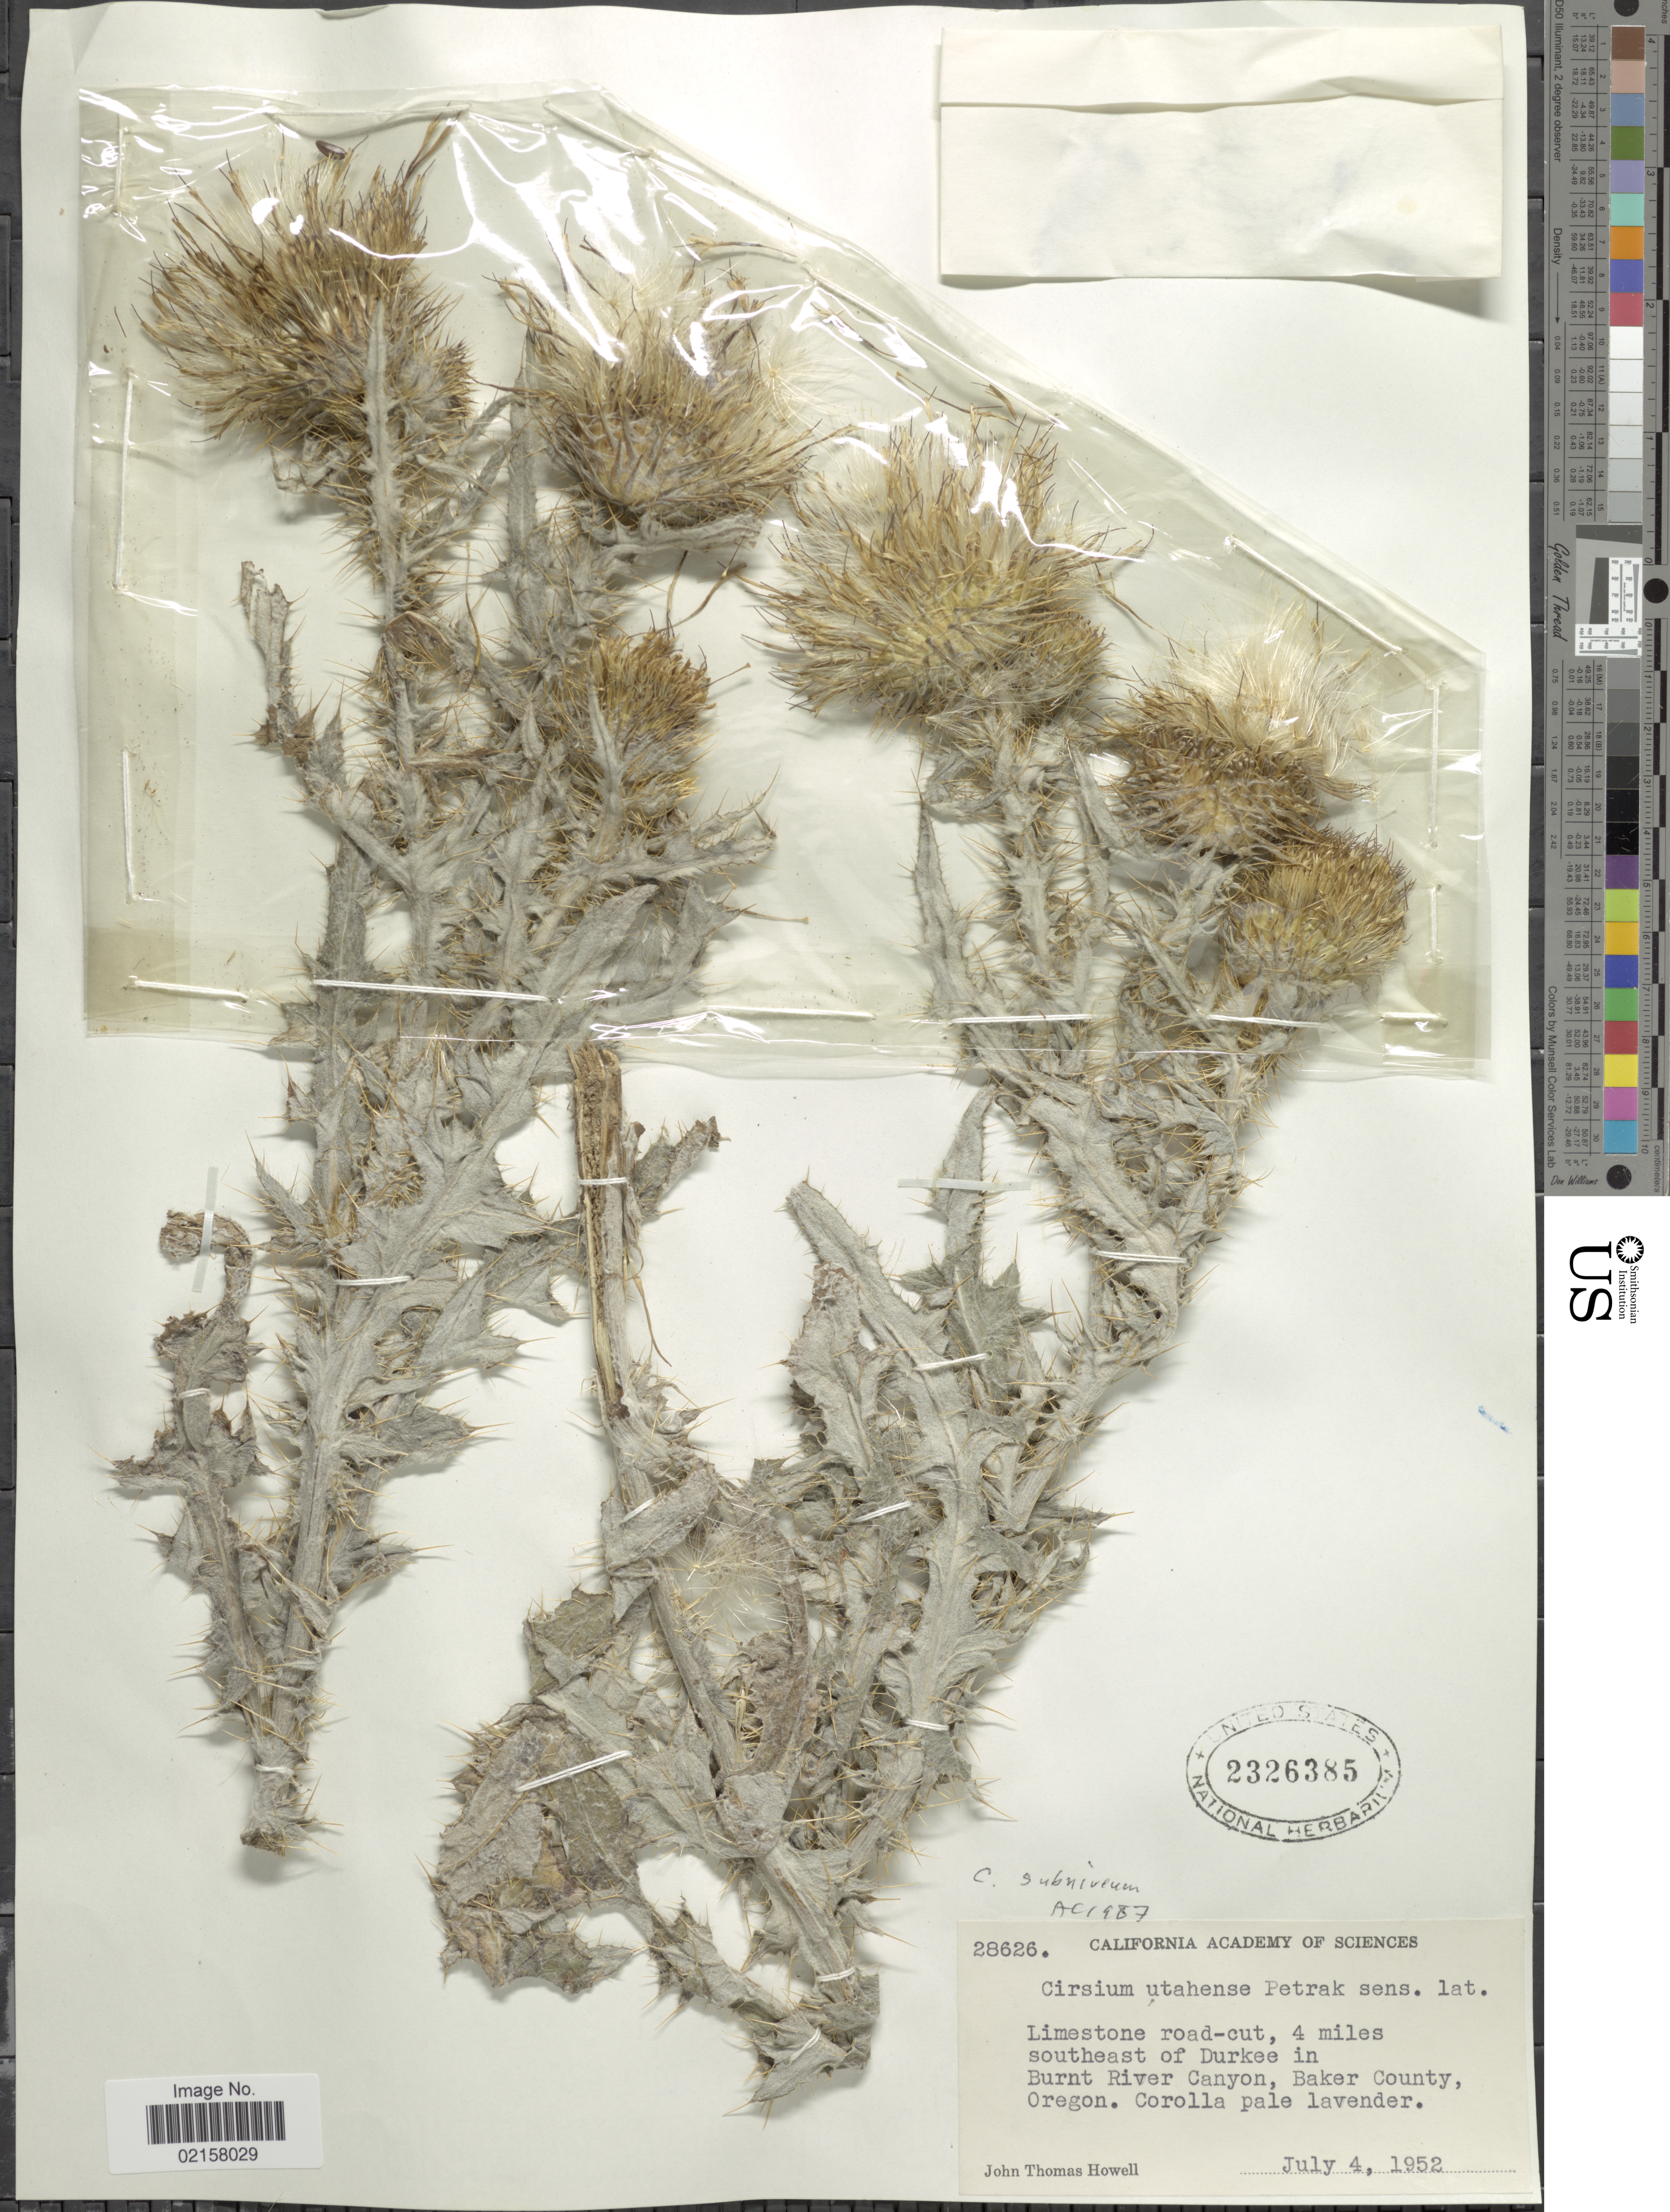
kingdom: Plantae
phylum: Tracheophyta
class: Magnoliopsida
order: Asterales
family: Asteraceae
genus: Cirsium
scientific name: Cirsium neomexicanum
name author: A. Gray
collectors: J. T. Howell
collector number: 28626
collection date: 1952-07-04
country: United States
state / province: Oregon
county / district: Baker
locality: Limestone road-cut, 4 miles southeast of Durkee in Burnt River Canyon, Baker County.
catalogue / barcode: US 2326385